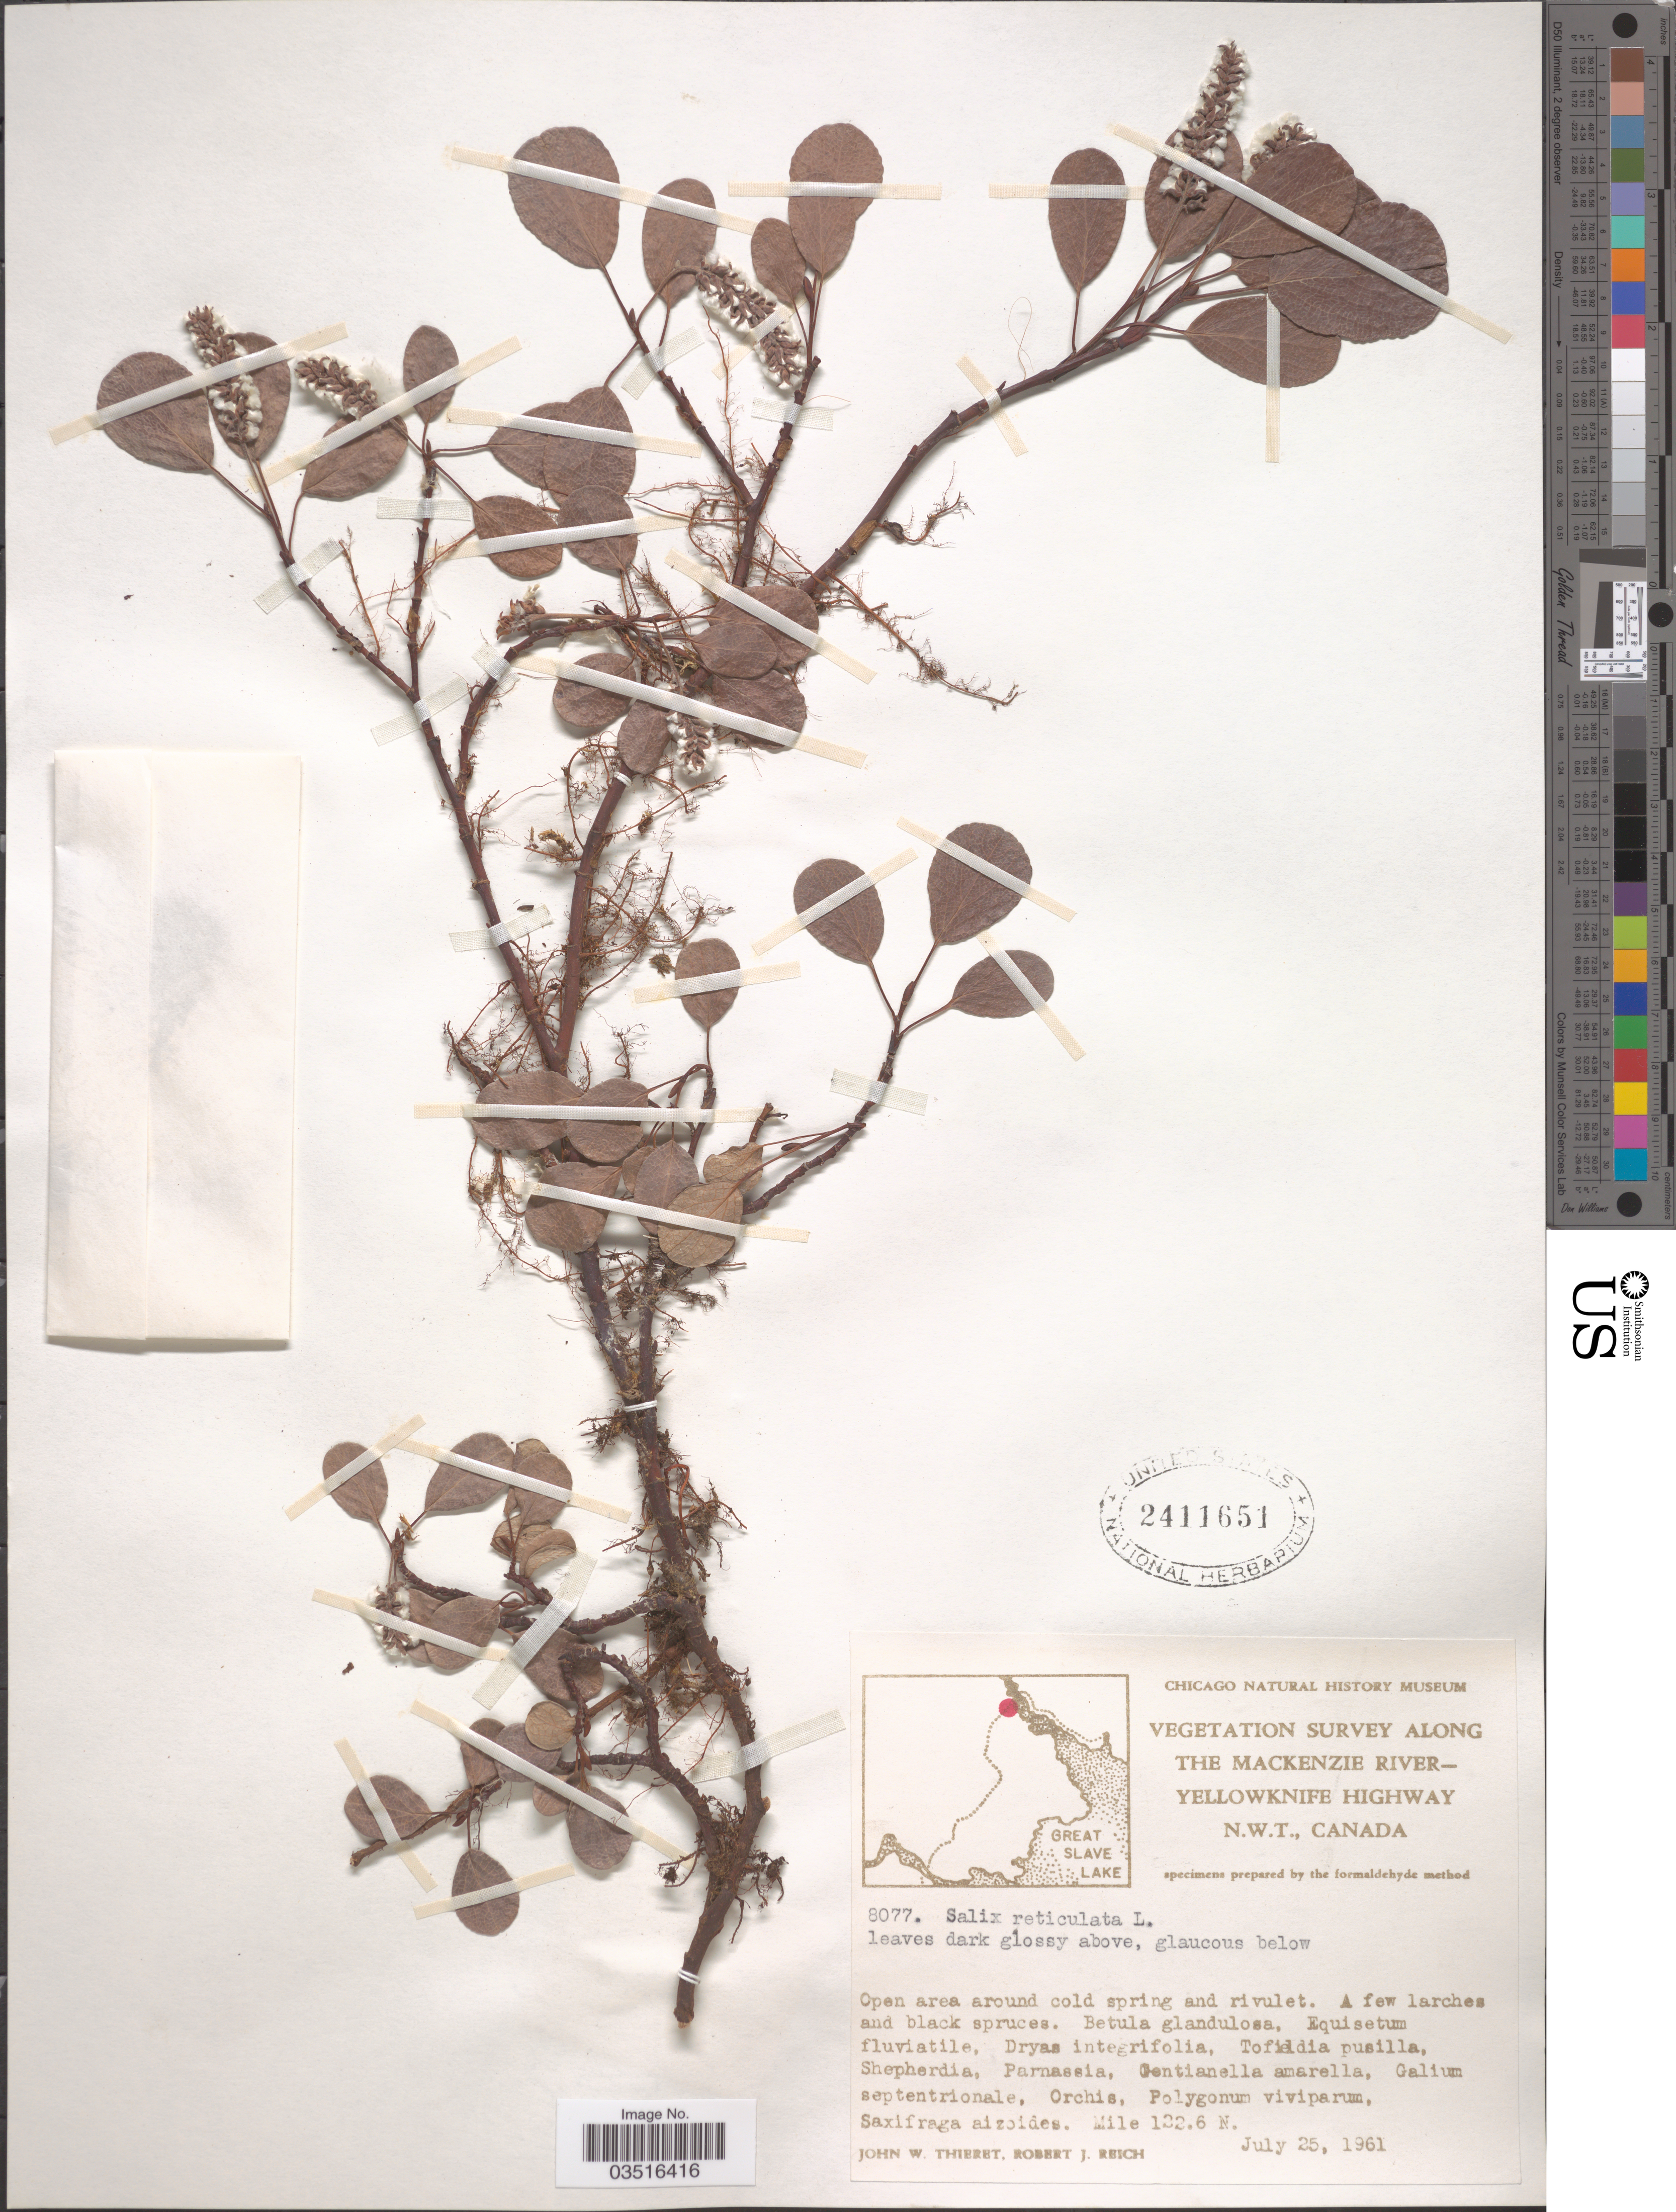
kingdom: Plantae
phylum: Tracheophyta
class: Magnoliopsida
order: Malpighiales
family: Salicaceae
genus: Salix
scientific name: Salix reticulata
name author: L.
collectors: J. W. Thieret & R. Reich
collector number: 8077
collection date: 1961-07-25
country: Canada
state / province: Northwest Territories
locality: Along the Mackenzie River-Yellowknife Highway. Mile 122.6 N.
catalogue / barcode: US 2411651